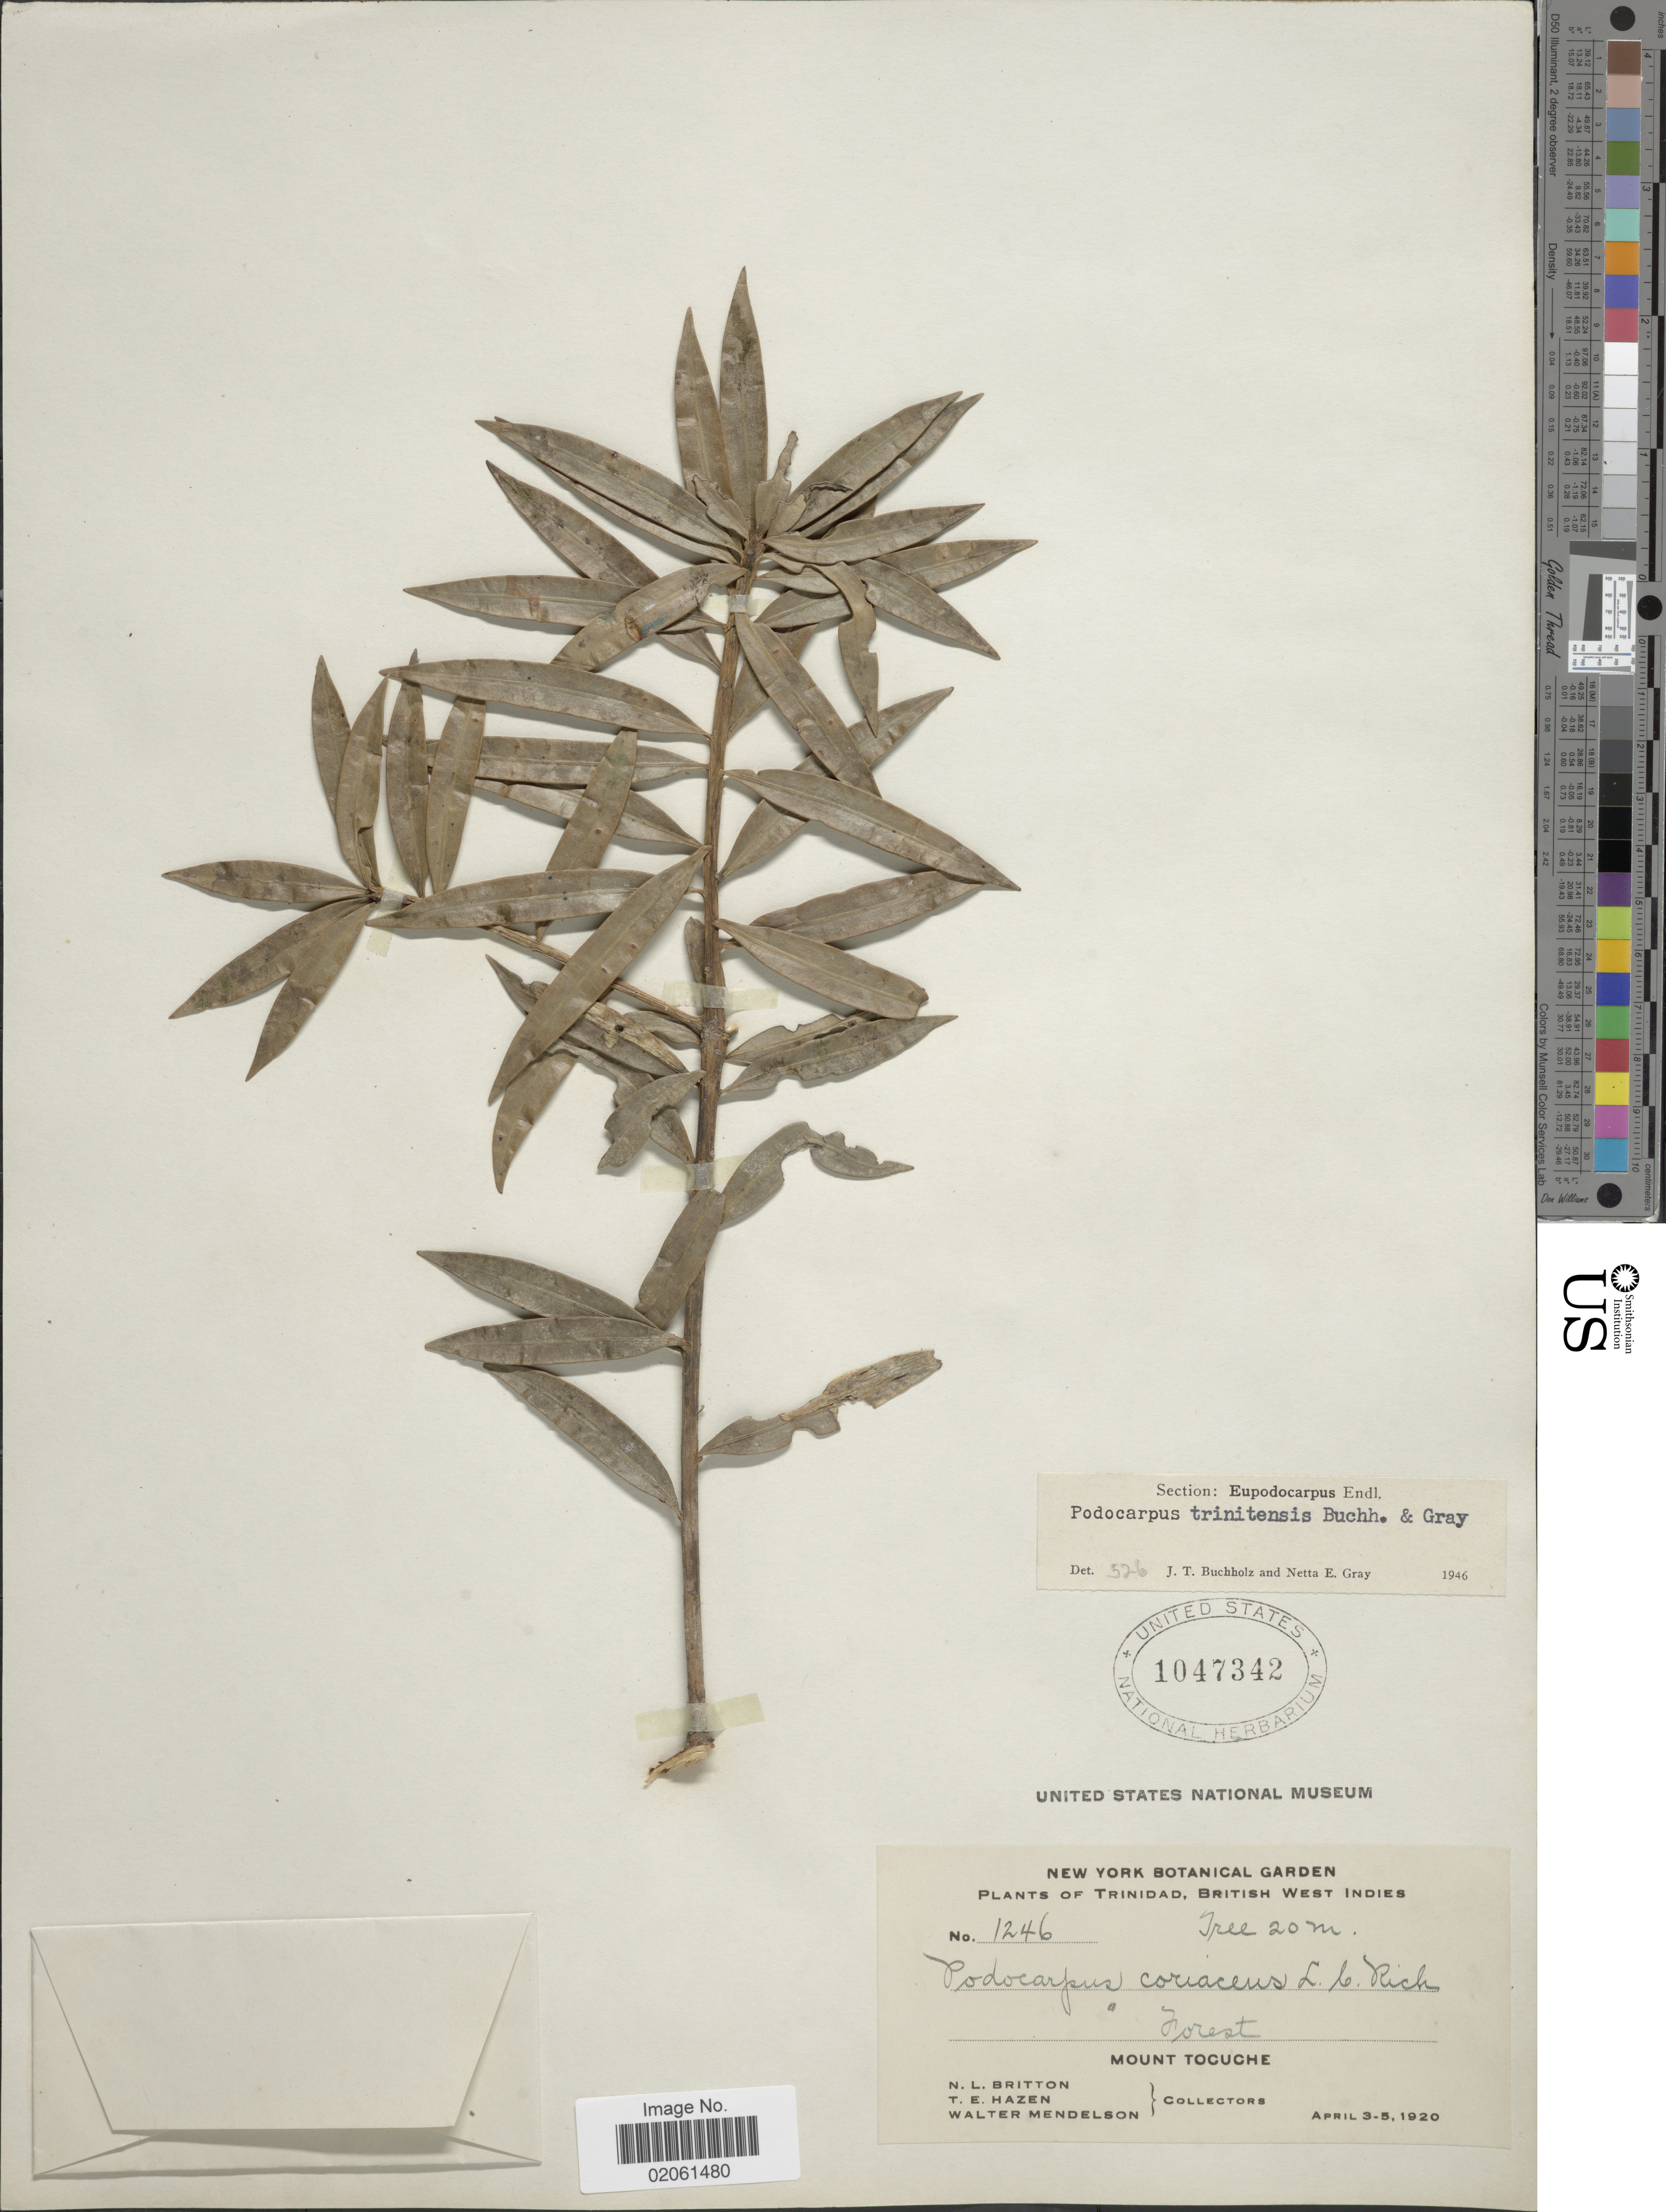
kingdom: Plantae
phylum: Tracheophyta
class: Pinopsida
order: Pinales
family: Podocarpaceae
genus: Podocarpus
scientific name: Podocarpus coriaceus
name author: L.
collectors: N. Britton, T. E. Hazen & W. Mendelson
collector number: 1246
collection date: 1920-04-03/1920-04-05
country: Trinidad and Tobago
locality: Trindad, British West Indies, Mount Tocuche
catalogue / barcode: US 1047342